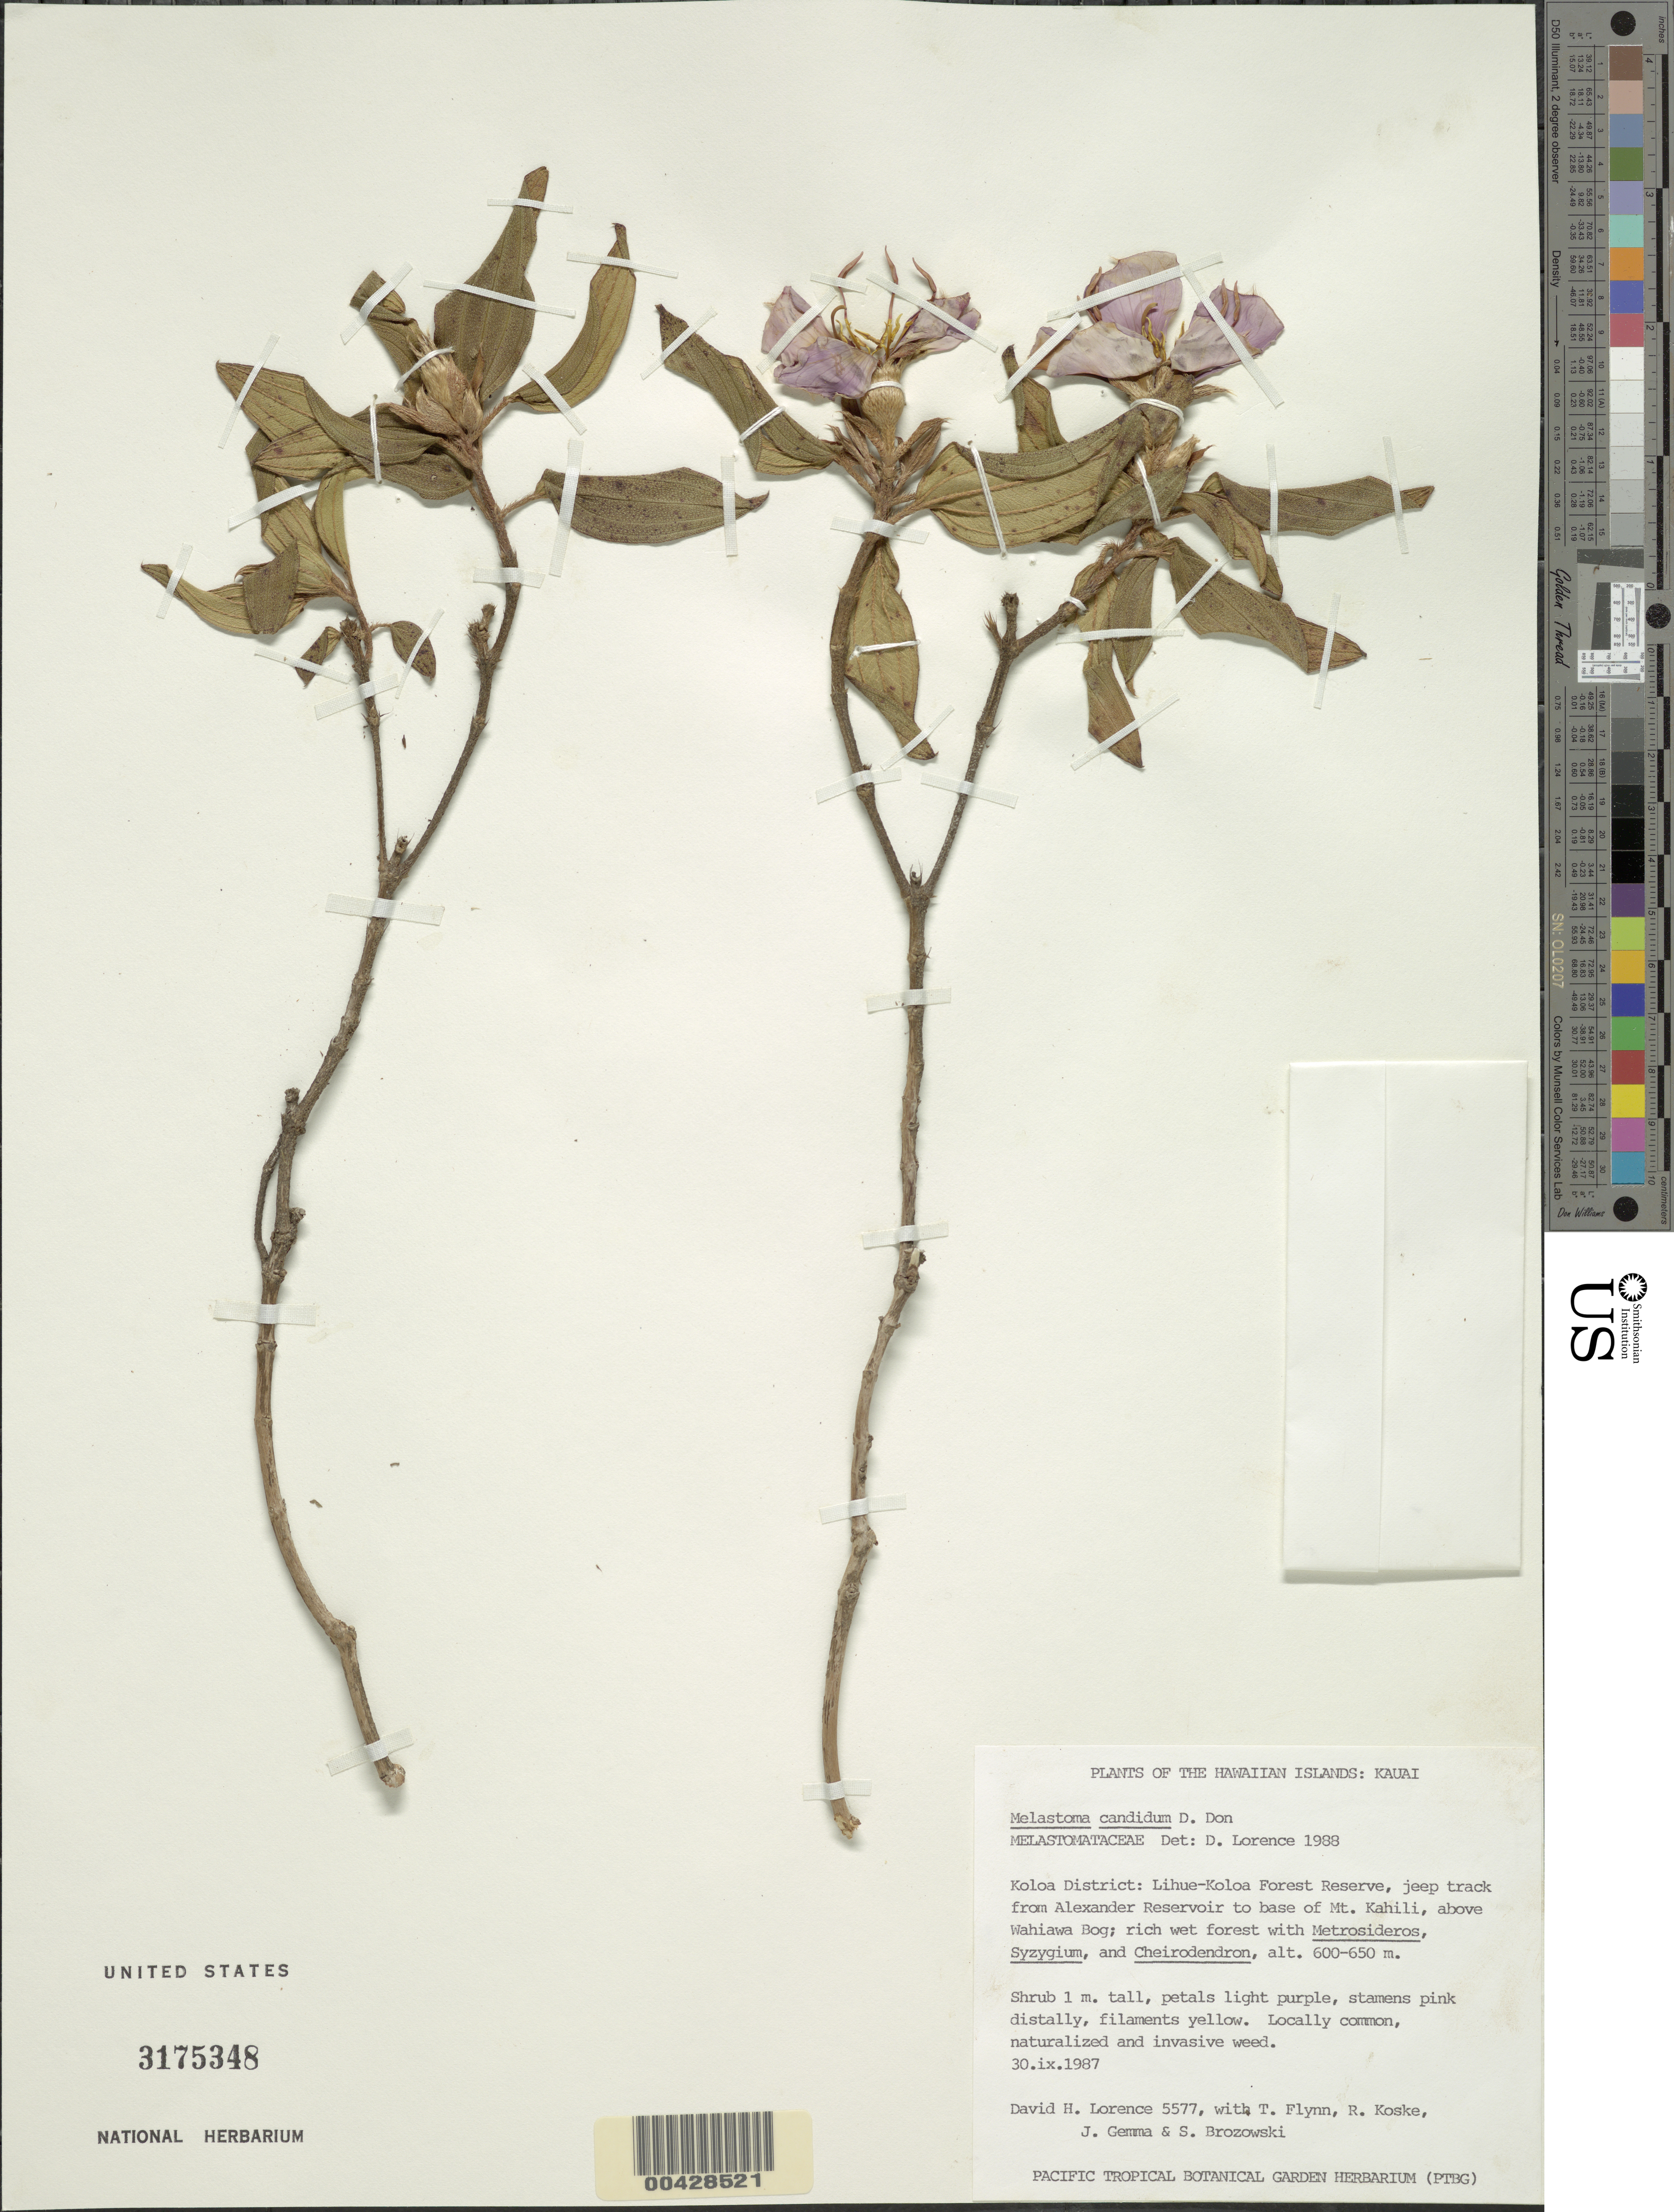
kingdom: Plantae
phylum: Tracheophyta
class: Magnoliopsida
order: Myrtales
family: Melastomataceae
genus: Melastoma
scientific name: Melastoma septemnervium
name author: Lour.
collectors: D. Lorence, T. W. Flynn, R. Koske, J. Gemma & S. Brozowski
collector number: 5577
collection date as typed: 30 Sep 1987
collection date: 1987-09-30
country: United States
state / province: Hawaii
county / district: Kauai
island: Kaua'i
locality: Koloa Dist., Lihue-Koloa Forest Res., jeep track from Alexander Reservoir to base of Mt. Kahili, above Wahiawa Bog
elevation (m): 600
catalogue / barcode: US 3175348